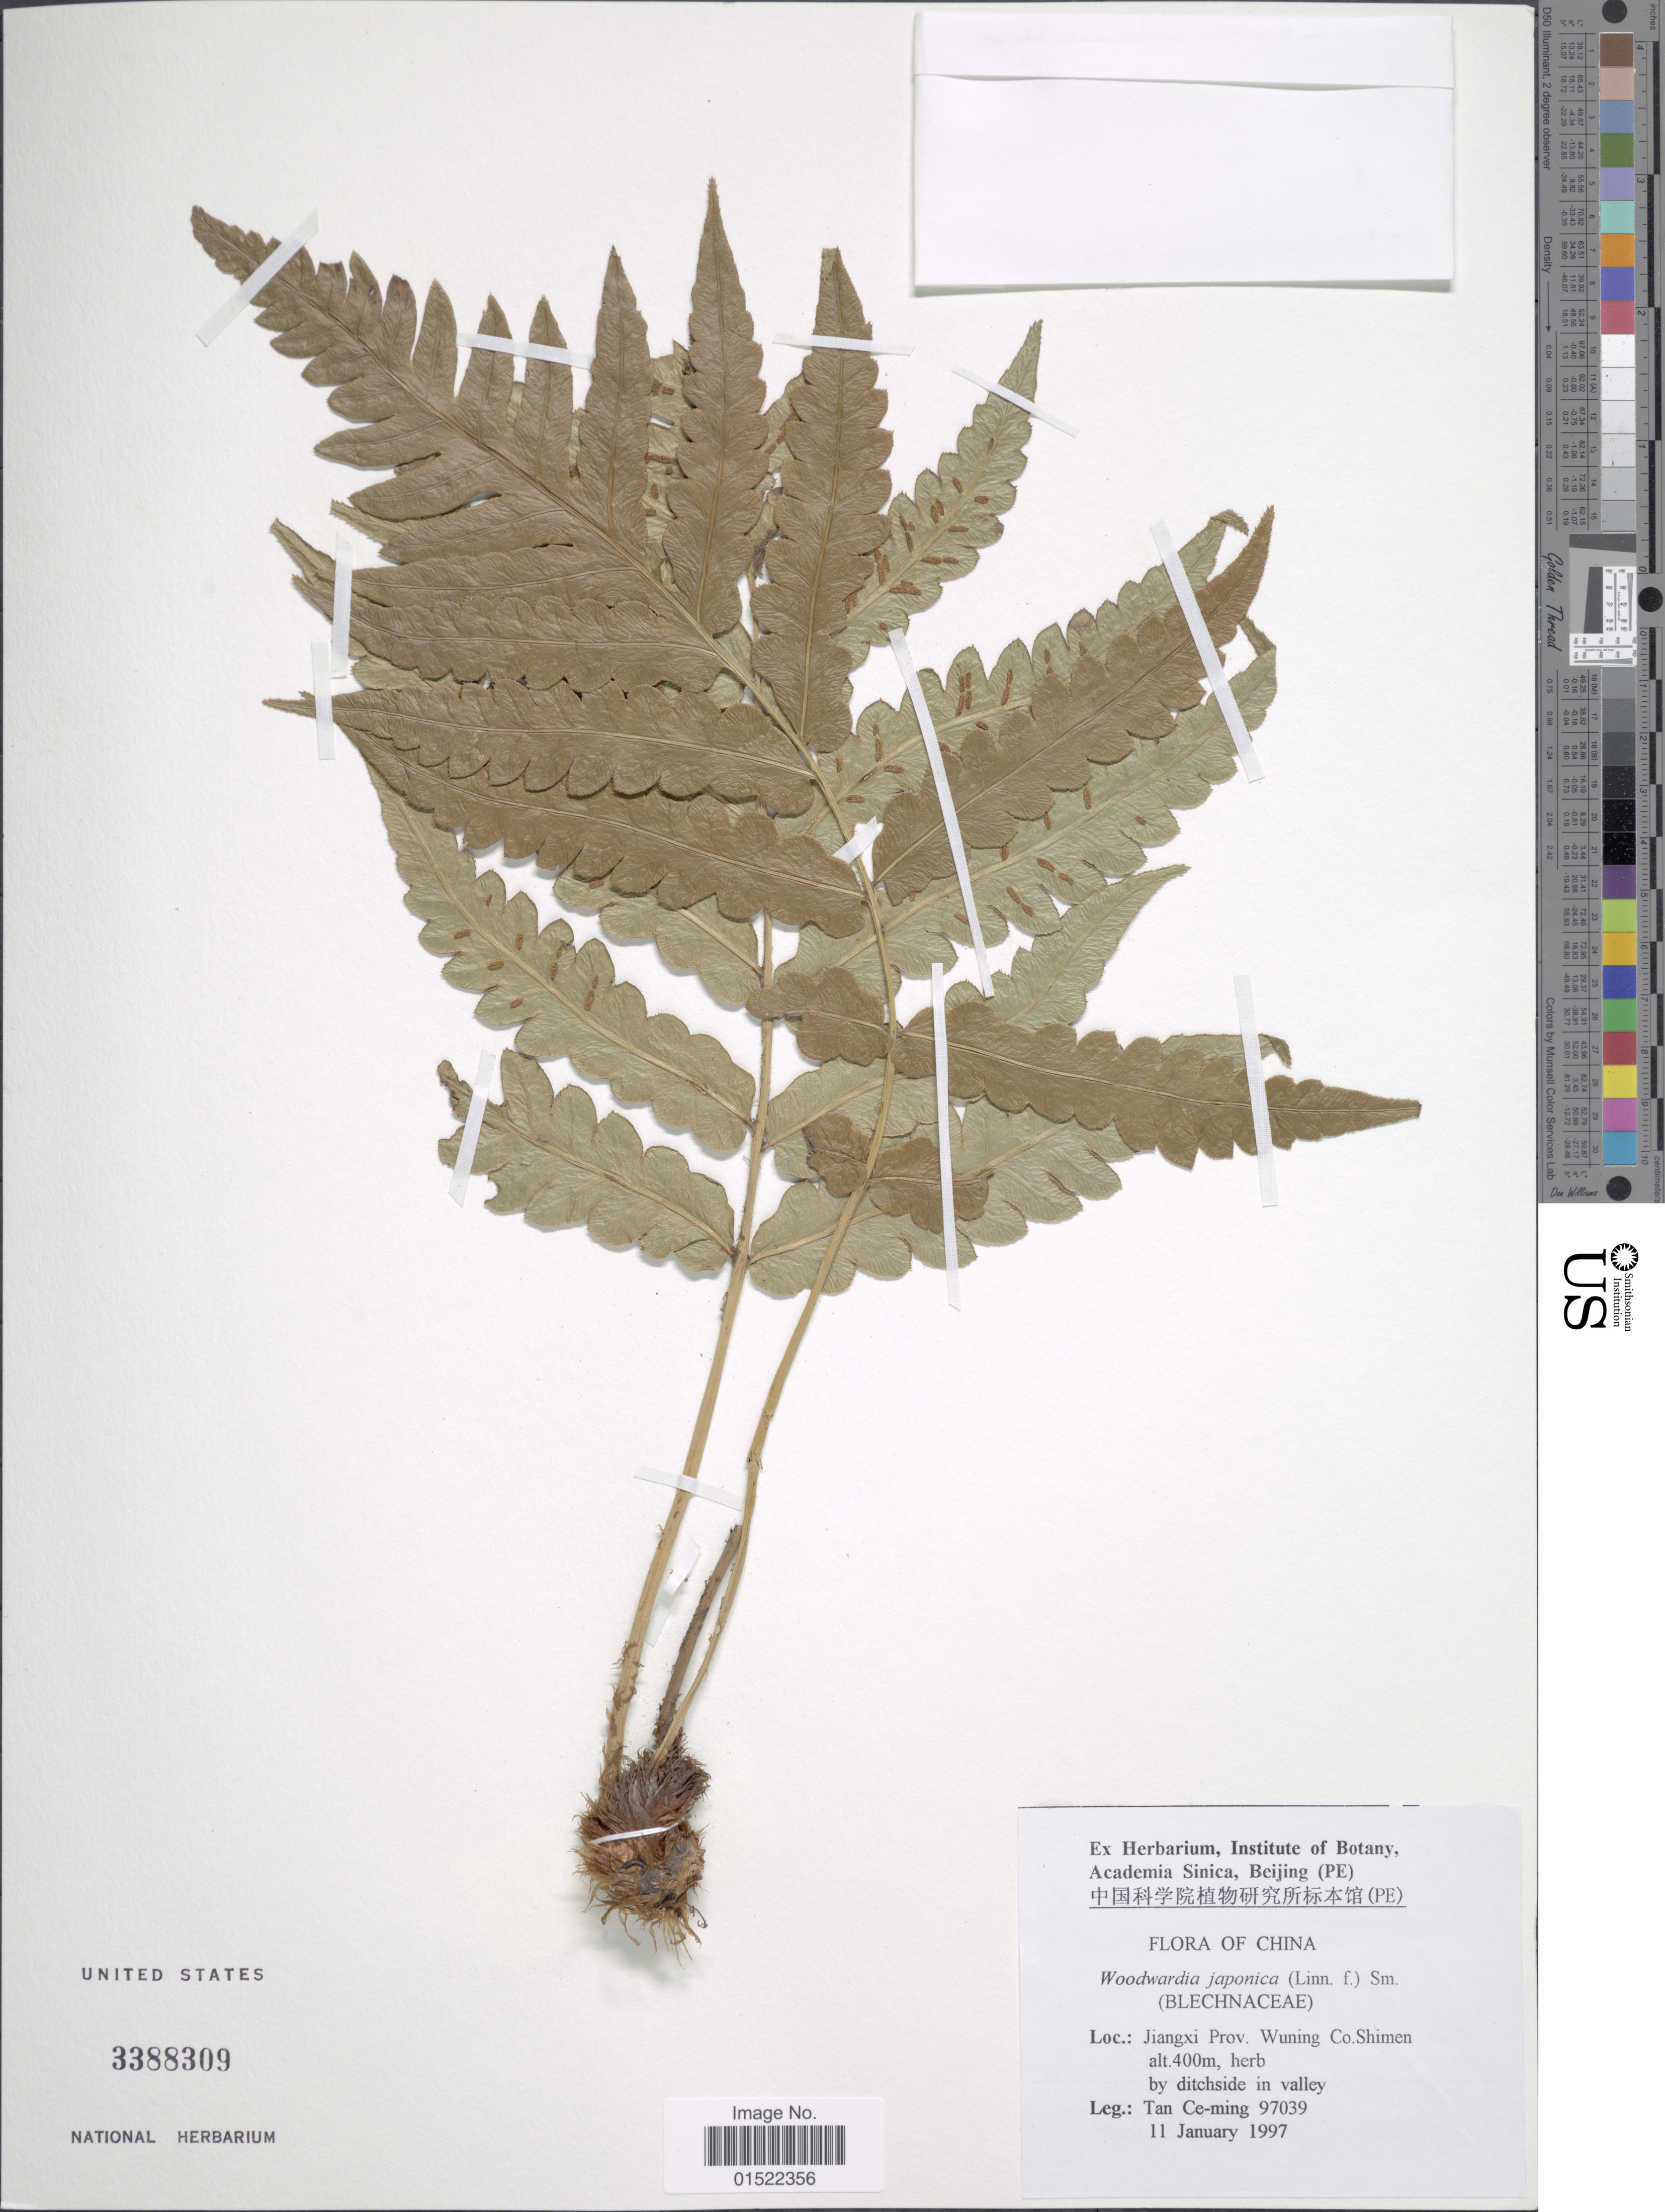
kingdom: Plantae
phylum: Tracheophyta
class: Polypodiopsida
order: Polypodiales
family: Blechnaceae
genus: Woodwardia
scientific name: Woodwardia japonica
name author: (L. f.) Sm.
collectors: Tam Ce-Ming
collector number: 97039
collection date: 1997-01-11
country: China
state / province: Jiangxi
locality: Wunning Co. Shimen, by ditchside in valley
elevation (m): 400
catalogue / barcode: US 3388309